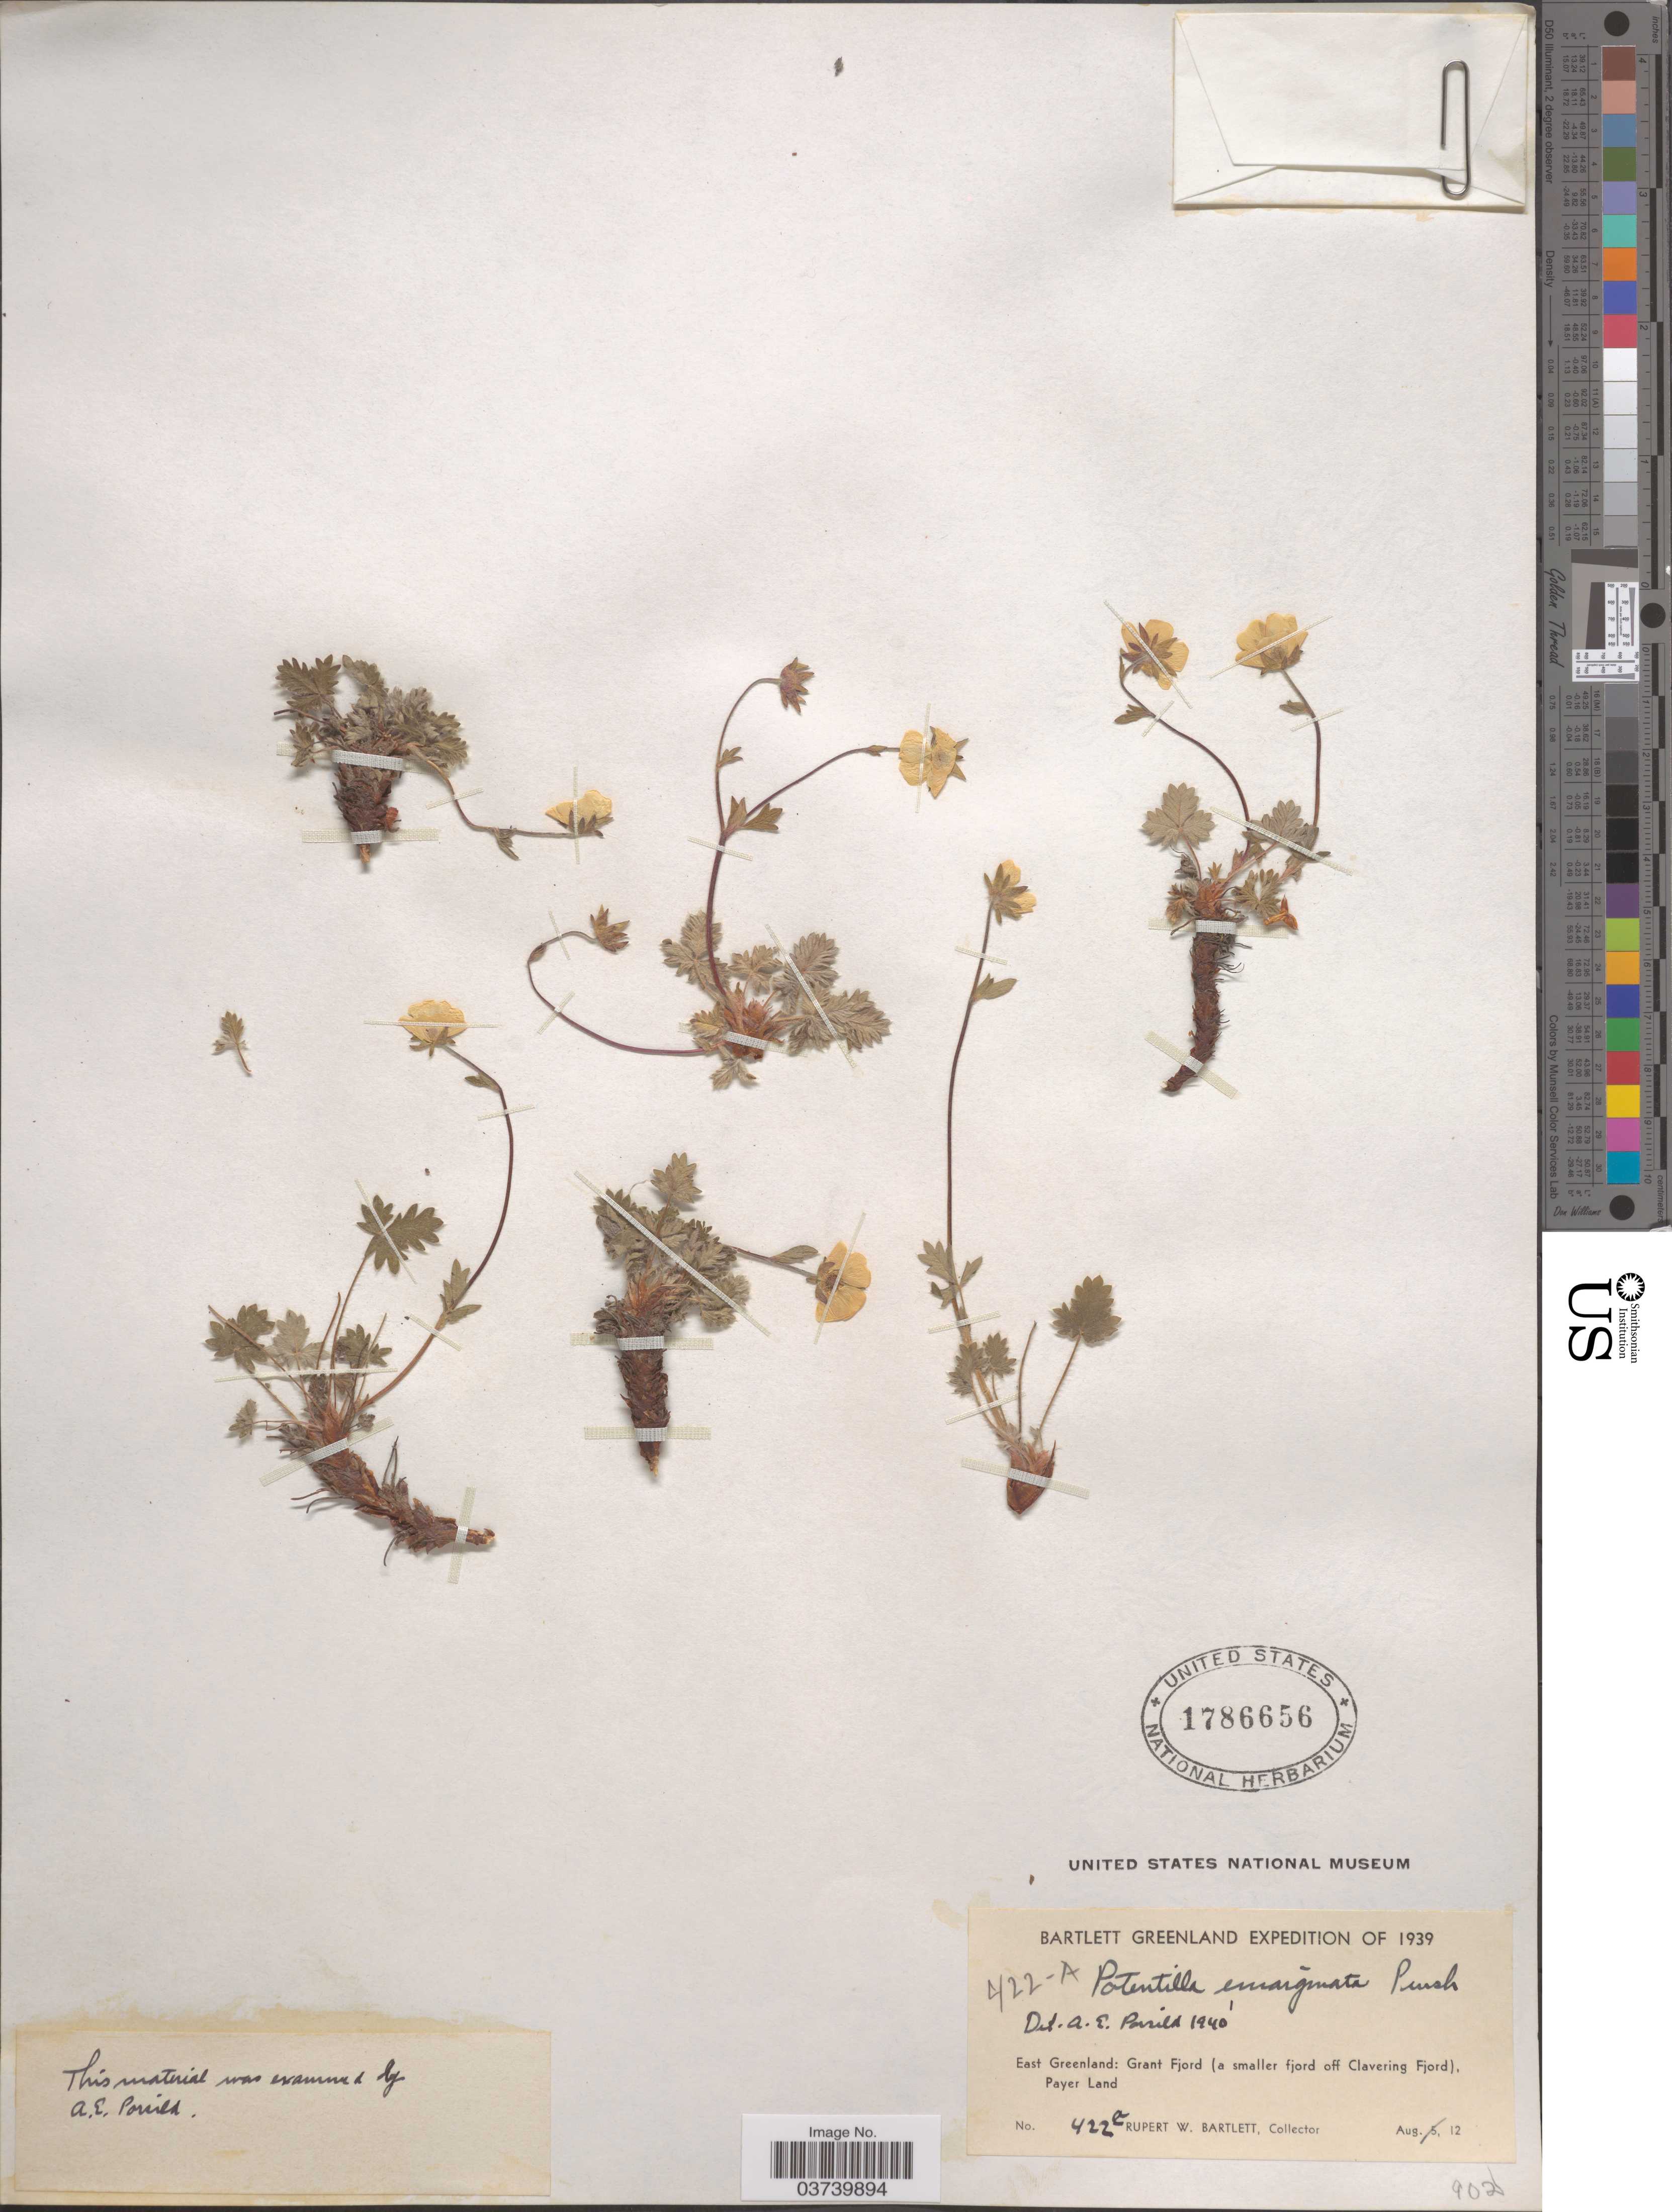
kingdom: Plantae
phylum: Tracheophyta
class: Magnoliopsida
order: Rosales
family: Rosaceae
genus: Potentilla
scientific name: Potentilla hyparctica subsp. hyparctica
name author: Malte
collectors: R. W. Bartlett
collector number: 422a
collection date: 1939-08-12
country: Greenland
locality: East Greenland: Grant Fjord (a smaller fjord off Clavering Fjord), Payer Land.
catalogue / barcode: US 1786656